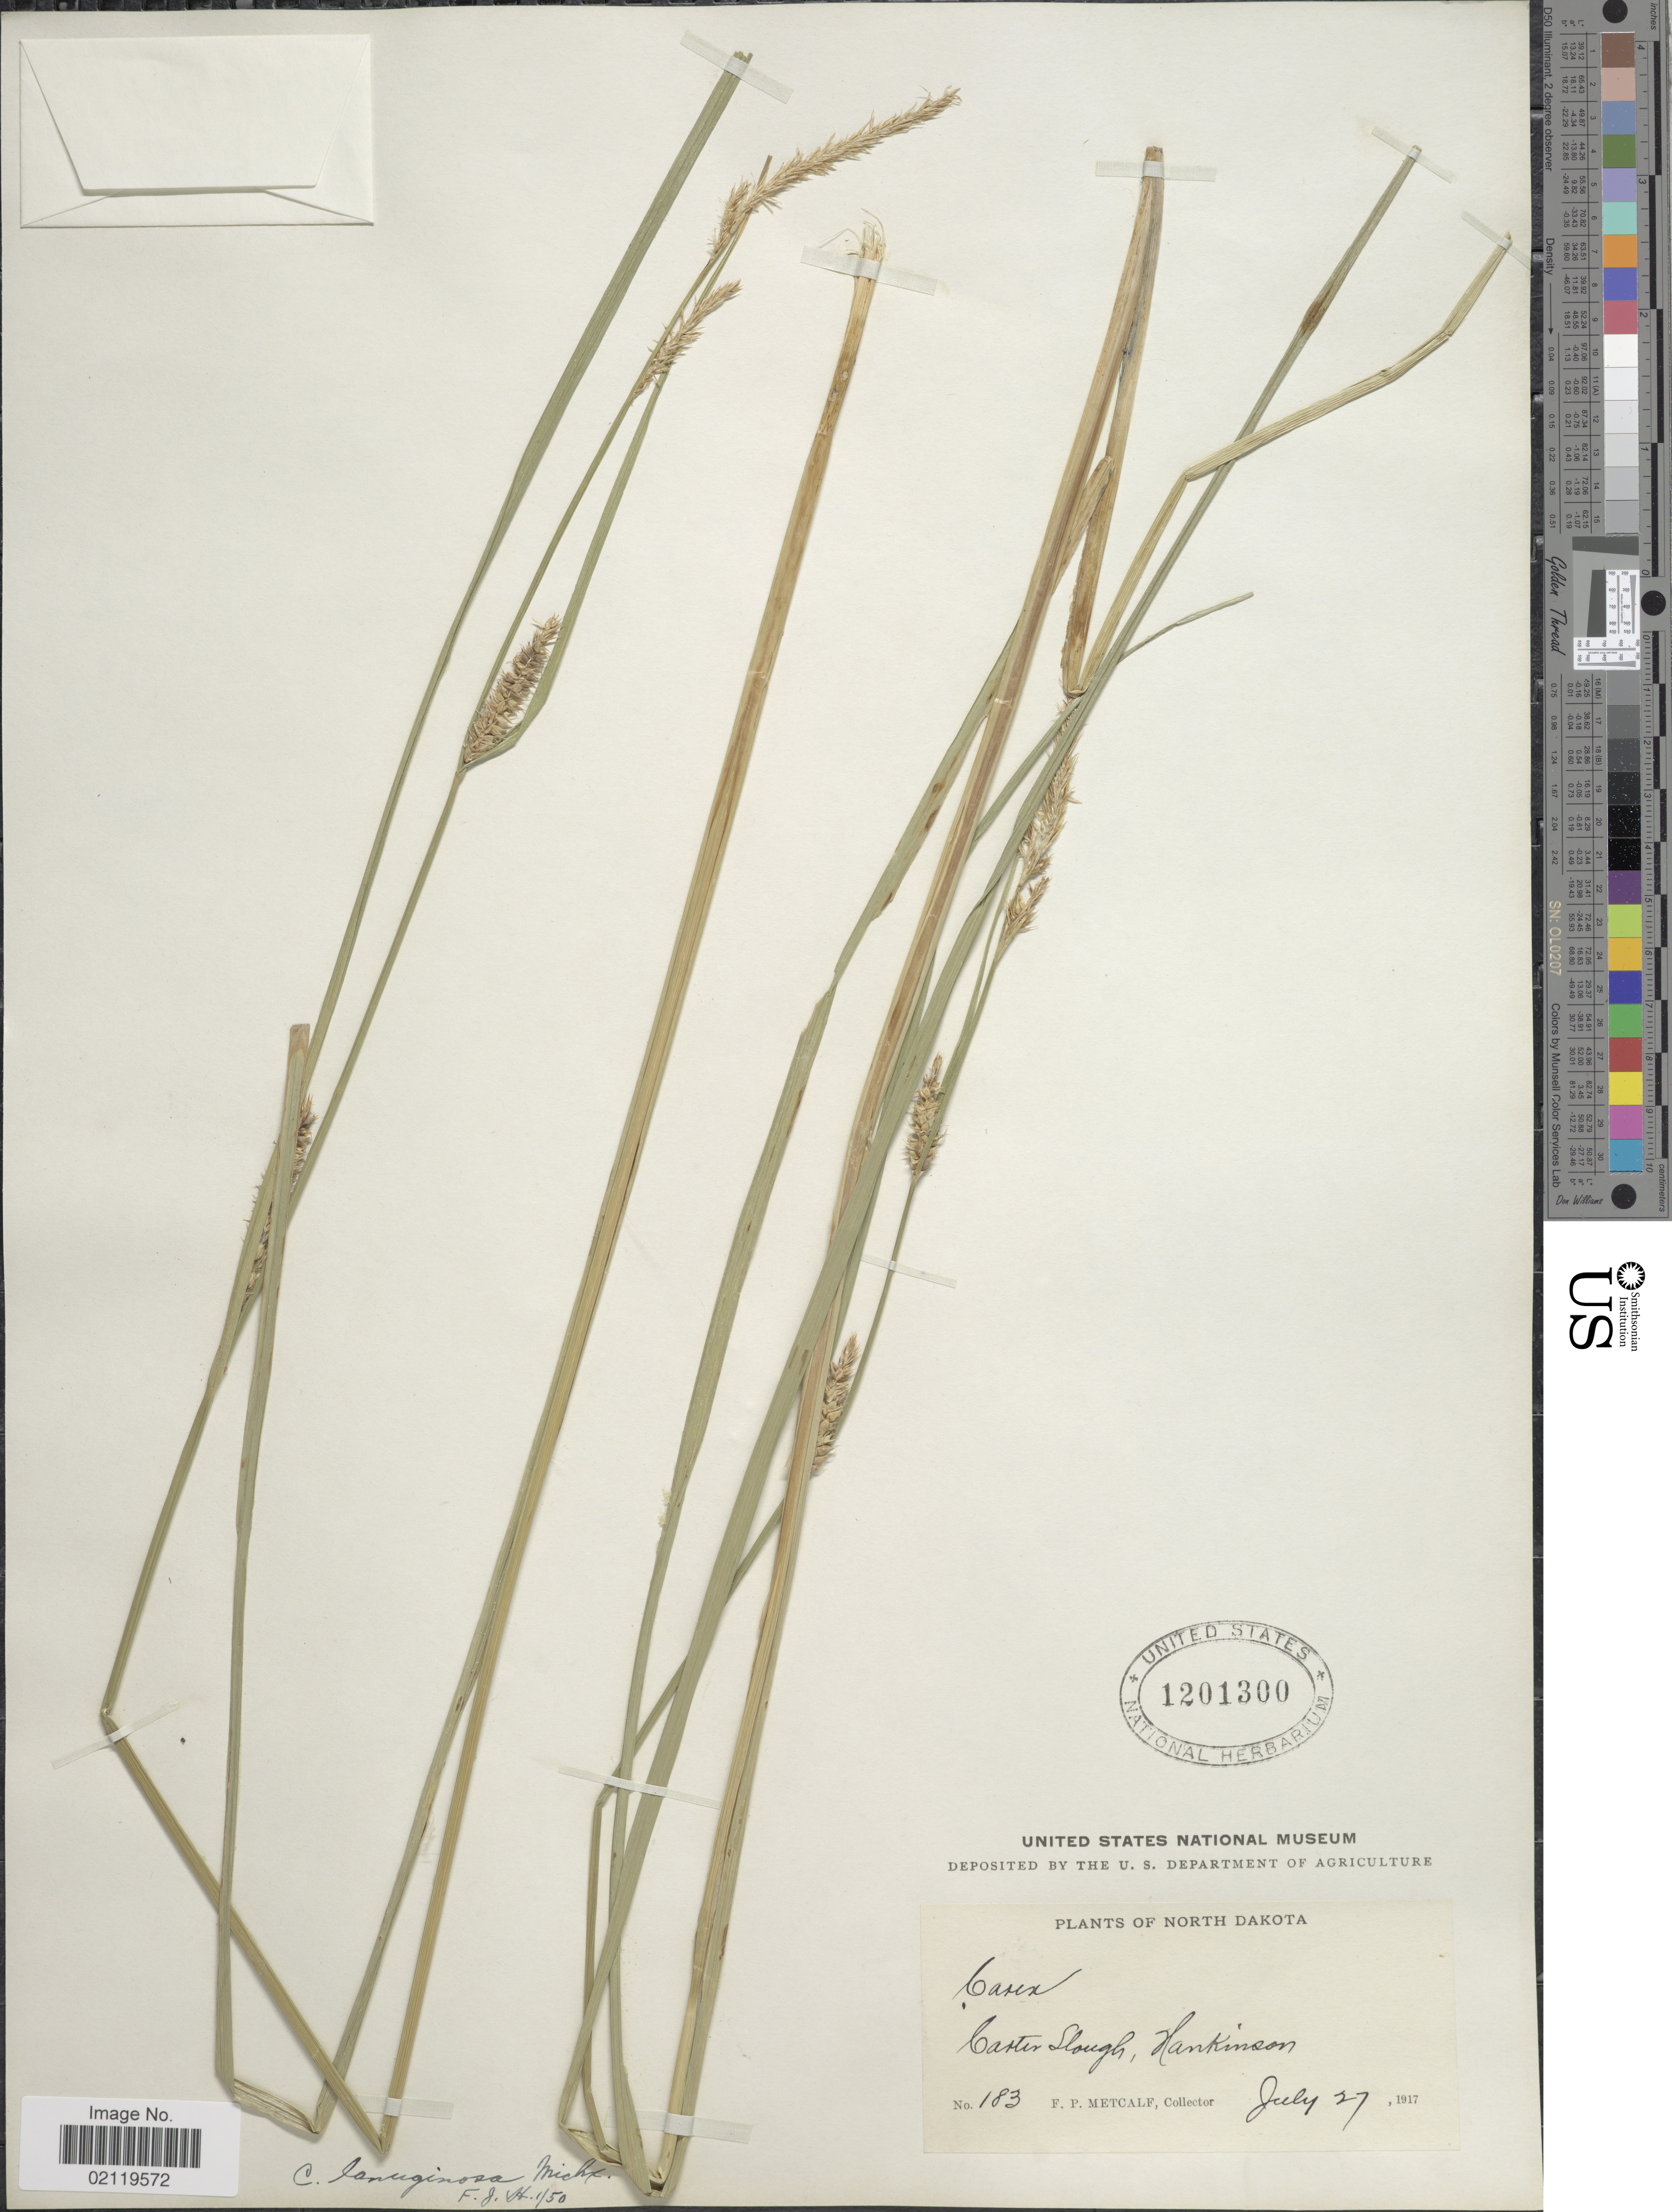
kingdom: Plantae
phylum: Tracheophyta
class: Liliopsida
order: Poales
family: Cyperaceae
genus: Carex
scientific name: Carex pellita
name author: Muhl. ex Willd.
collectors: F. Metcalf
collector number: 183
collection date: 1917-07-27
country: United States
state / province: North Dakota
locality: Carter Slough, Hankinson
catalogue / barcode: US 1201300